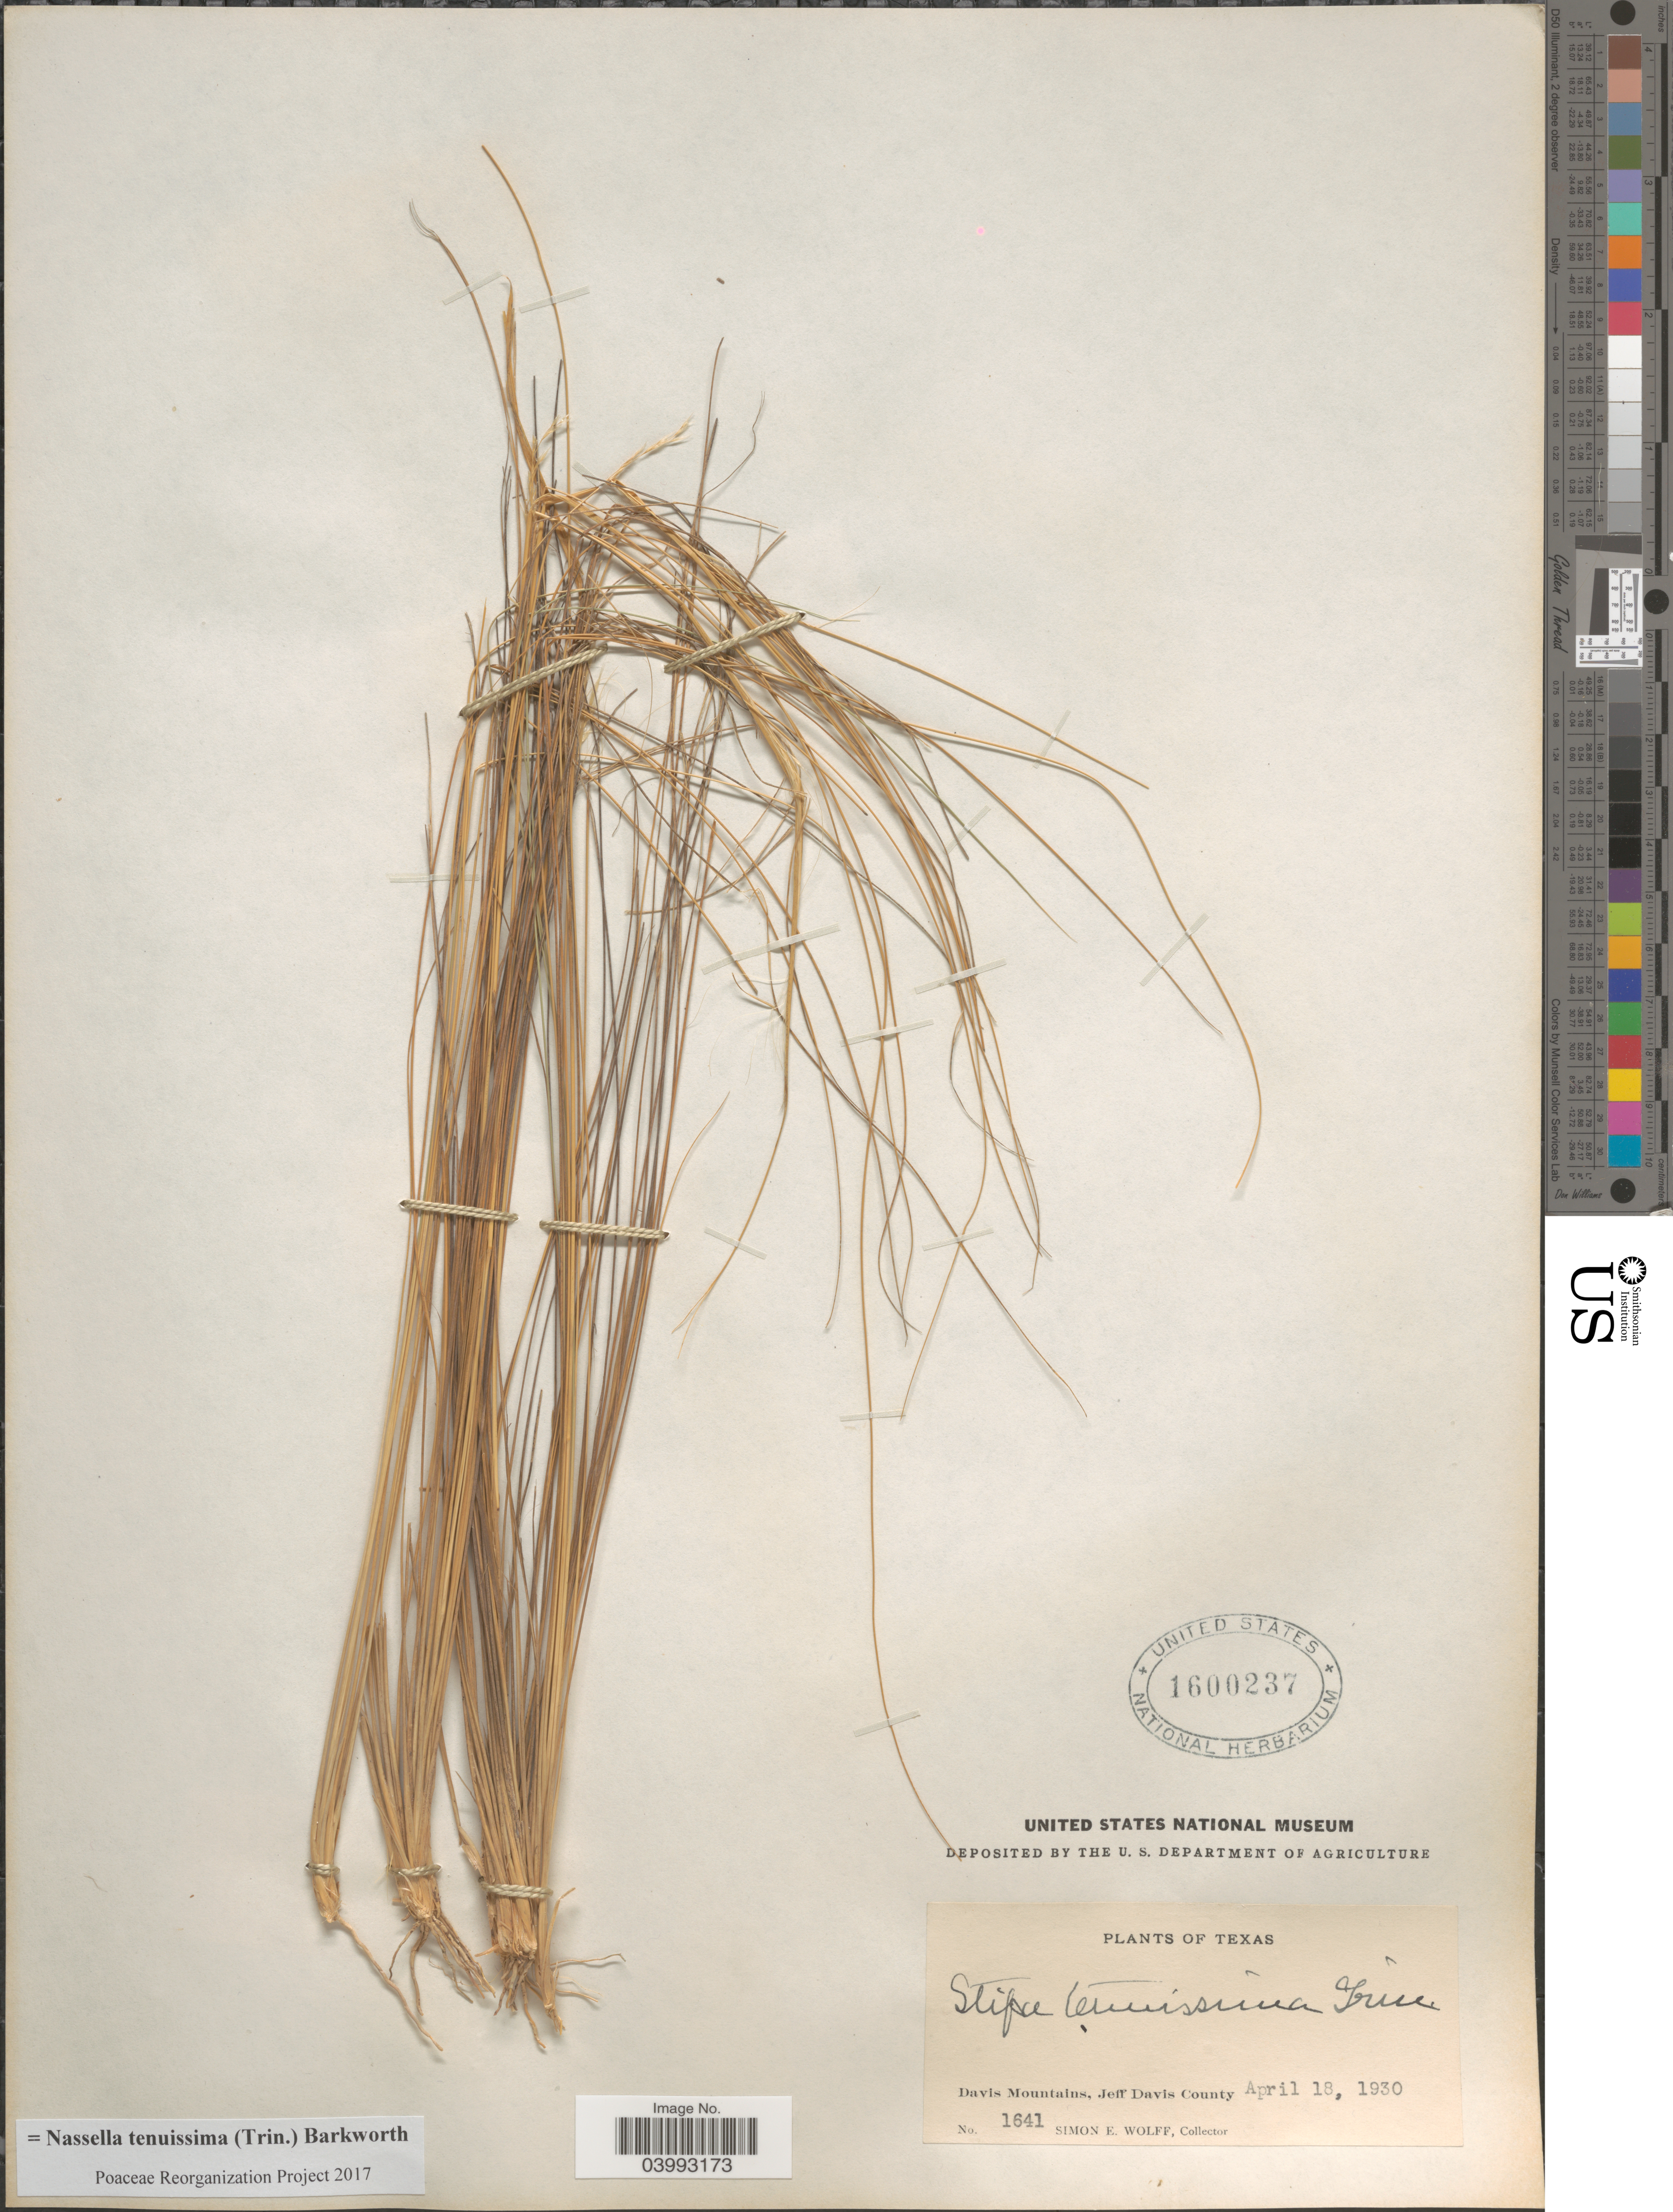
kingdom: Plantae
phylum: Tracheophyta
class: Liliopsida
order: Poales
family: Poaceae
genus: Nassella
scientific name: Nassella tenuissima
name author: (Trin.) Barkworth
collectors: S. E. Wolff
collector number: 1641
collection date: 1930-04-18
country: United States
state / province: Texas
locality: Davis Mountains, Jeff Davis County.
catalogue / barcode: US 1600237